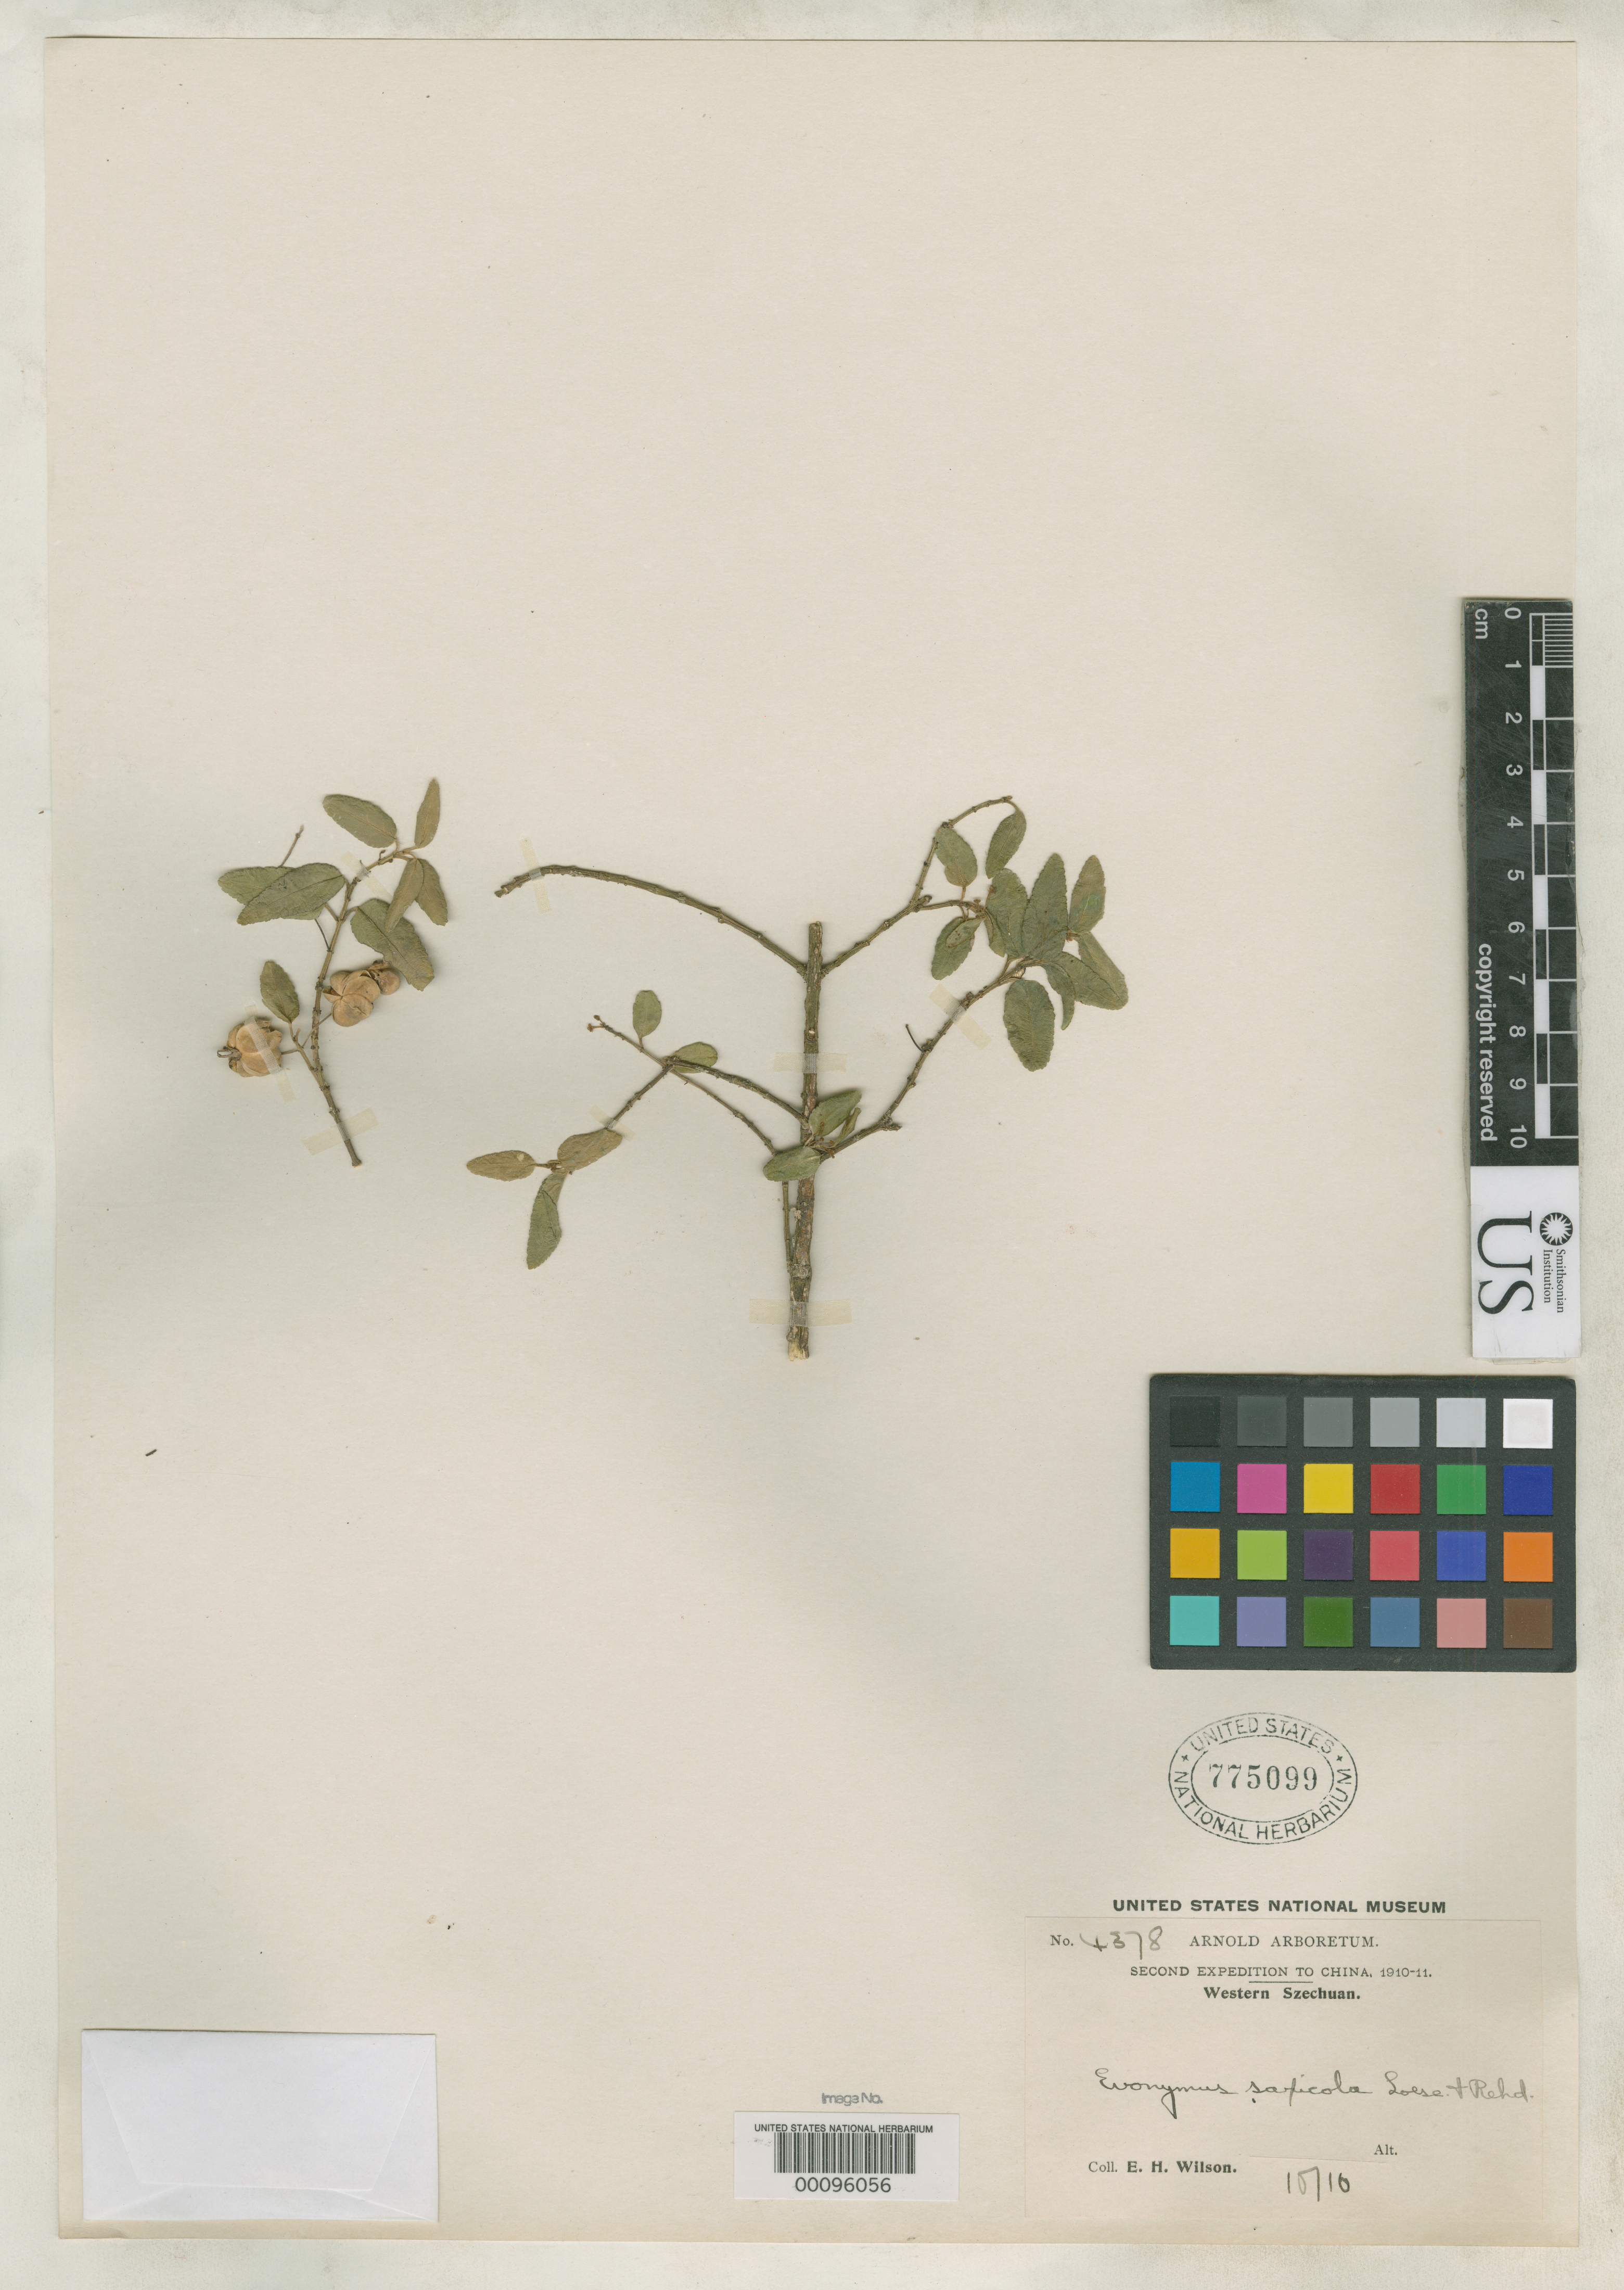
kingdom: Plantae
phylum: Tracheophyta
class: Magnoliopsida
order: Celastrales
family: Celastraceae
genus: Euonymus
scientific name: Euonymus saxicola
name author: Loes. & Rehder in Sarg.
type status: Isotype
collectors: E. H. Wilson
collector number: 4378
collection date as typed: Oct 1910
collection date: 1910-10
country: China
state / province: Sichuan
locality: Mupin.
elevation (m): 1300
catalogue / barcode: US 775099